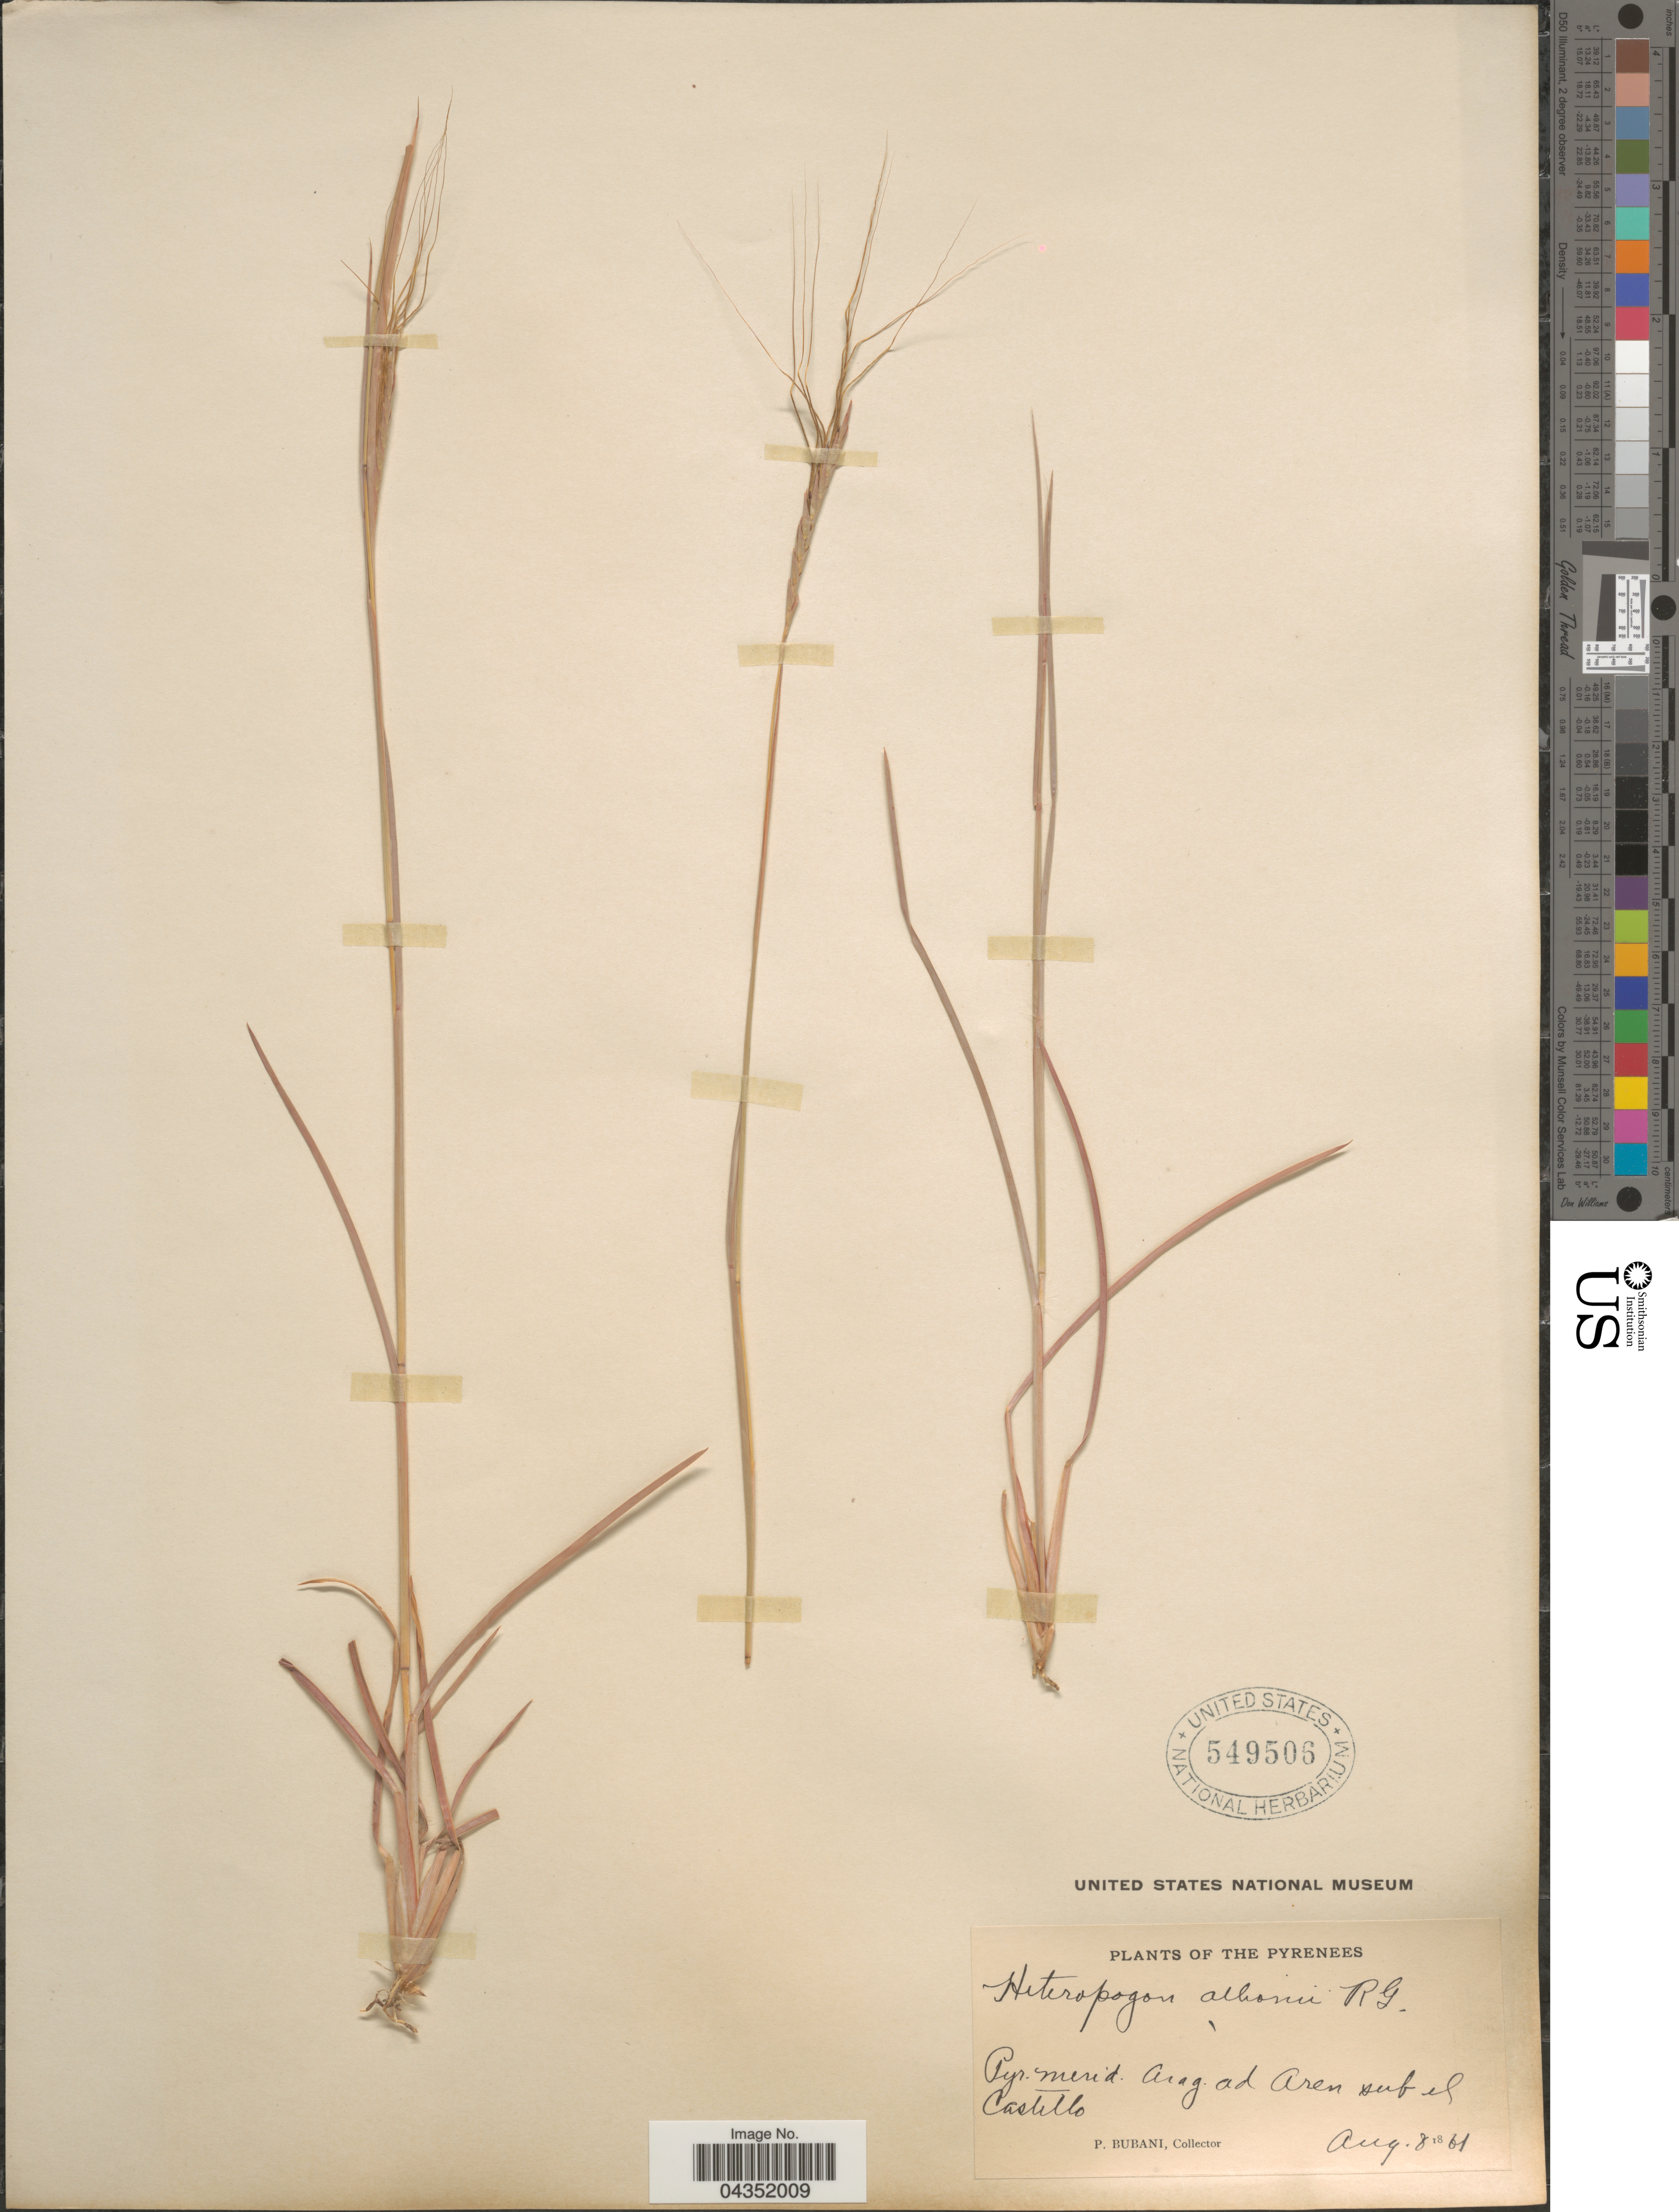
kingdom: Plantae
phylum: Tracheophyta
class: Liliopsida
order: Poales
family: Poaceae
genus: Heteropogon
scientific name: Heteropogon contortus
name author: (L.) P. Beauv. ex Roem. & Schult.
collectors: P. Bubani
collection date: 1861-08-08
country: Spain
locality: The Pyrenees. Pyr. merid. Arag. ad Aren sub el Castillo.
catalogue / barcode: US 549506